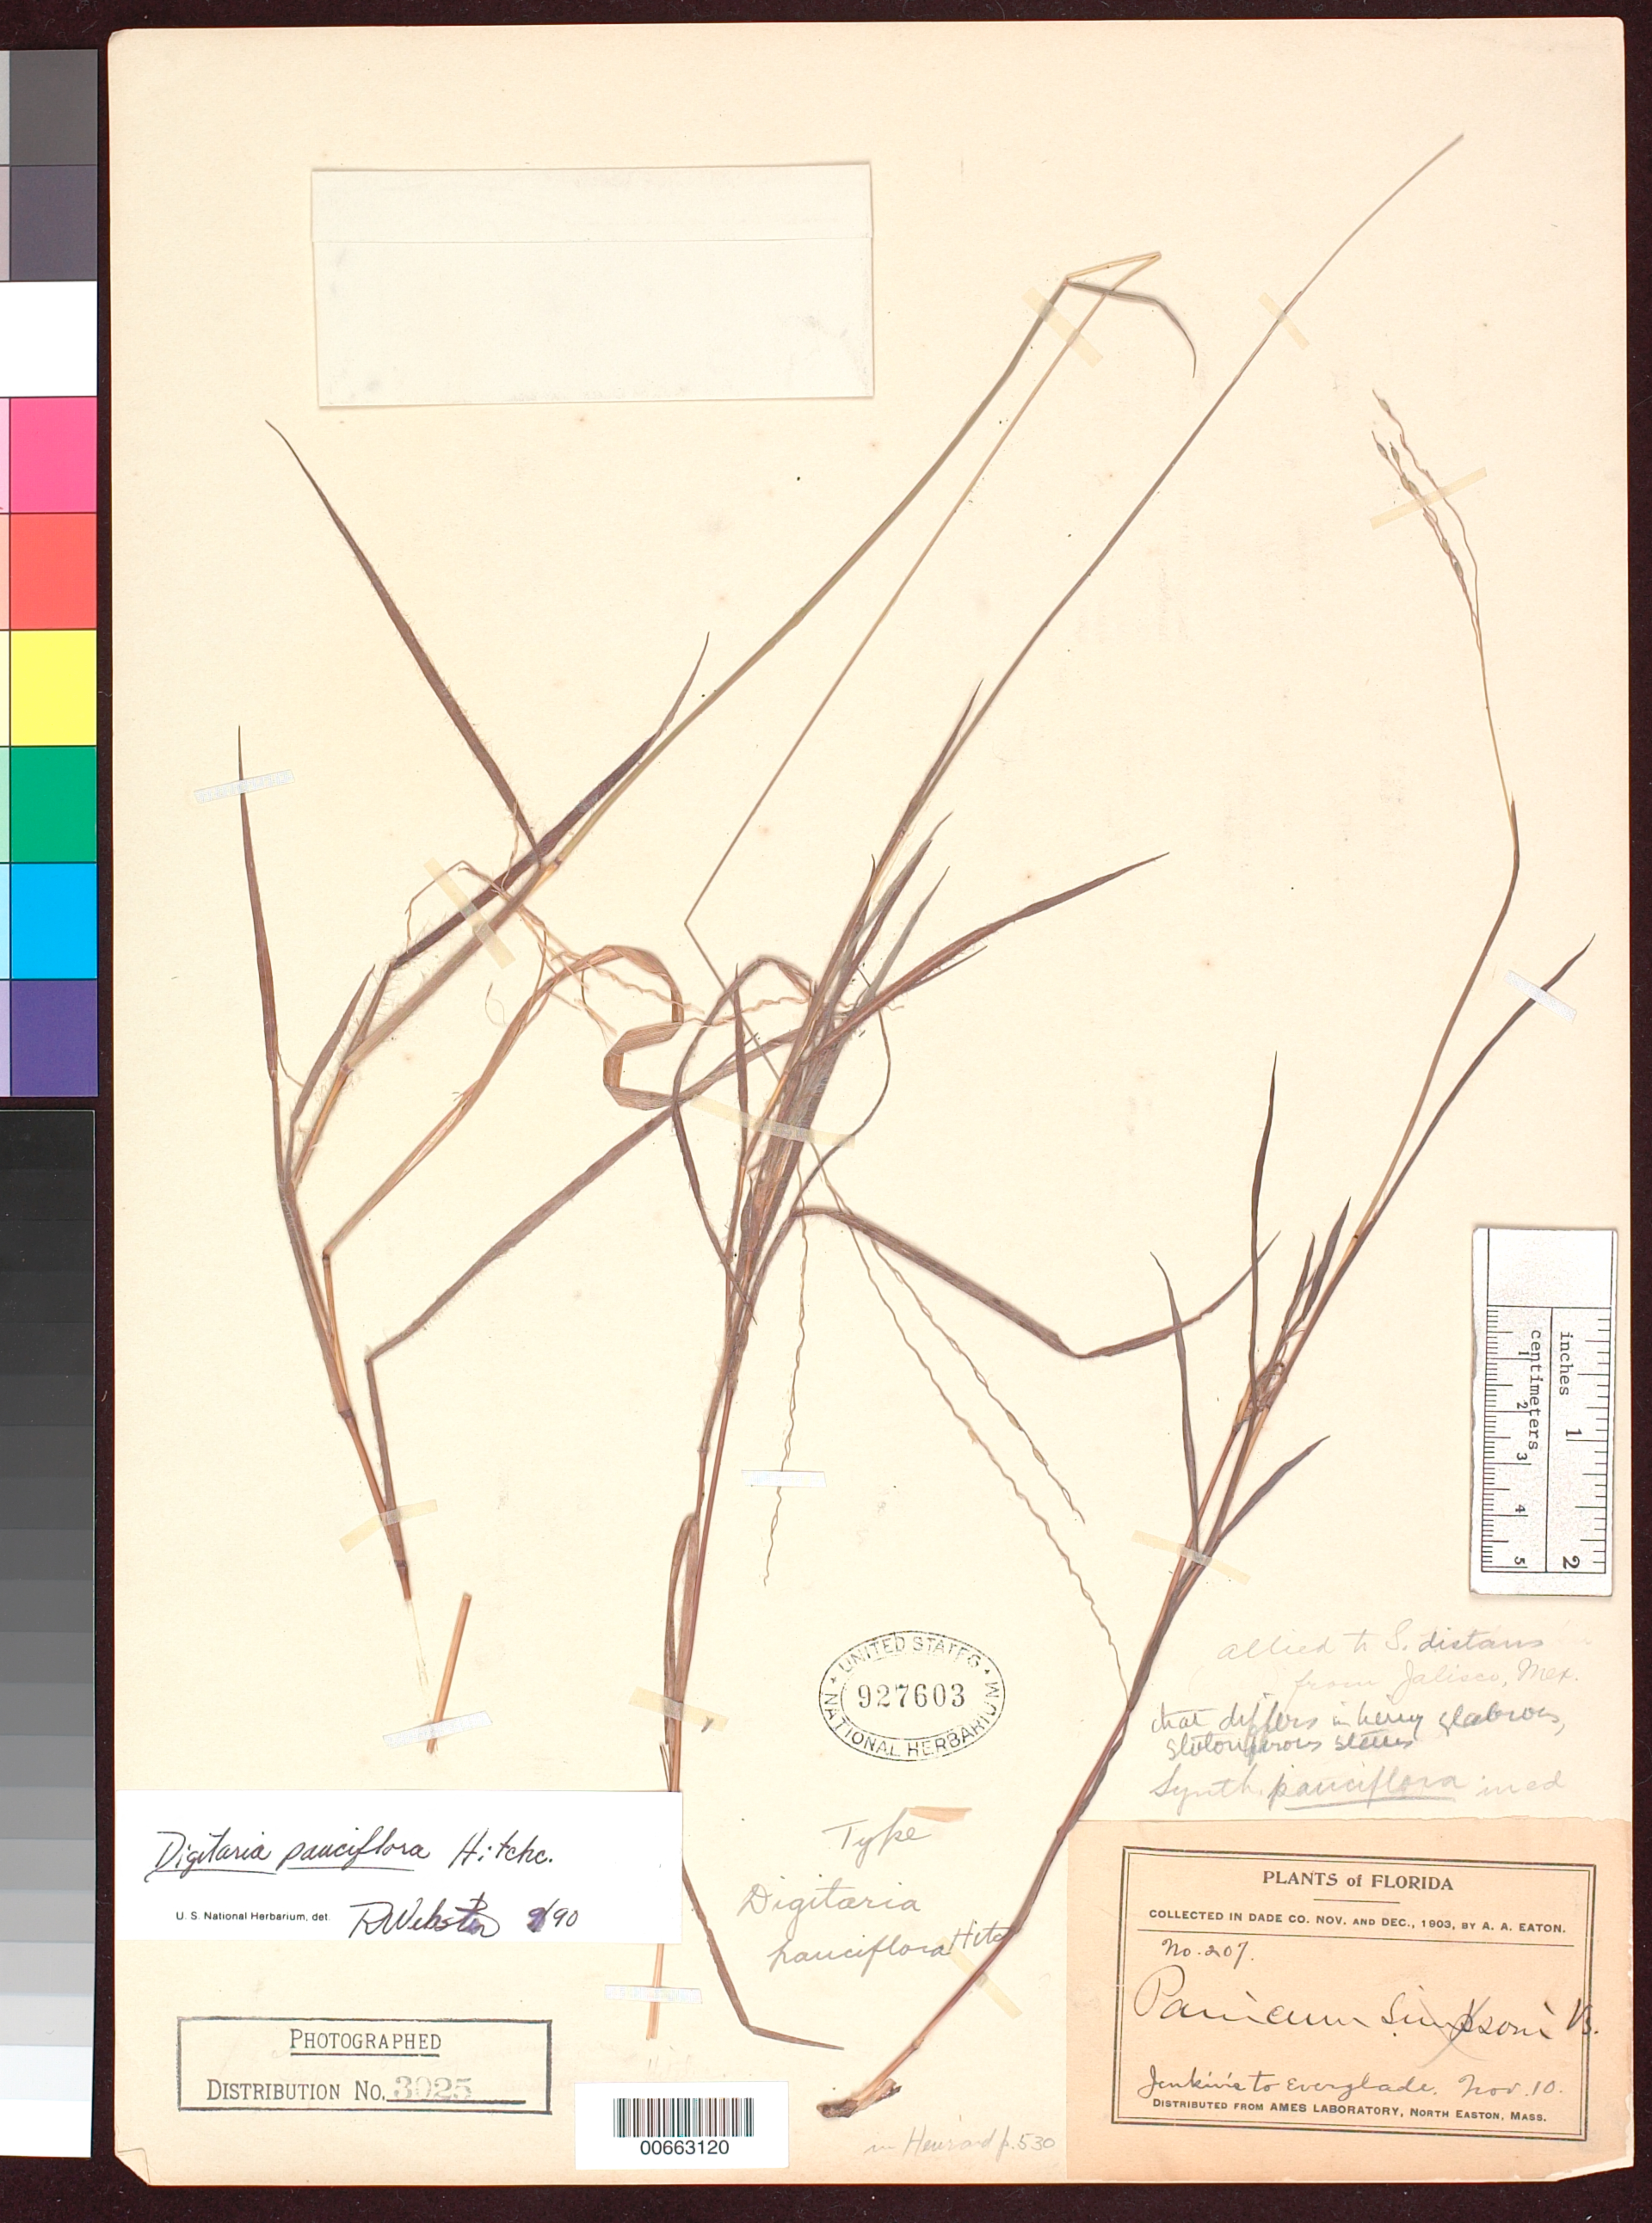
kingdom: Plantae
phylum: Tracheophyta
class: Liliopsida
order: Poales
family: Poaceae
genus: Digitaria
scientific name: Digitaria pauciflora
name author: Hitchc.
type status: Holotype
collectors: A. A. Eaton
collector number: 207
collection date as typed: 10 Nov 1903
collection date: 1903-11-10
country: United States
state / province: Florida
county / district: Dade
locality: Jenkin's to Everglade.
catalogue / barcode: US 927603